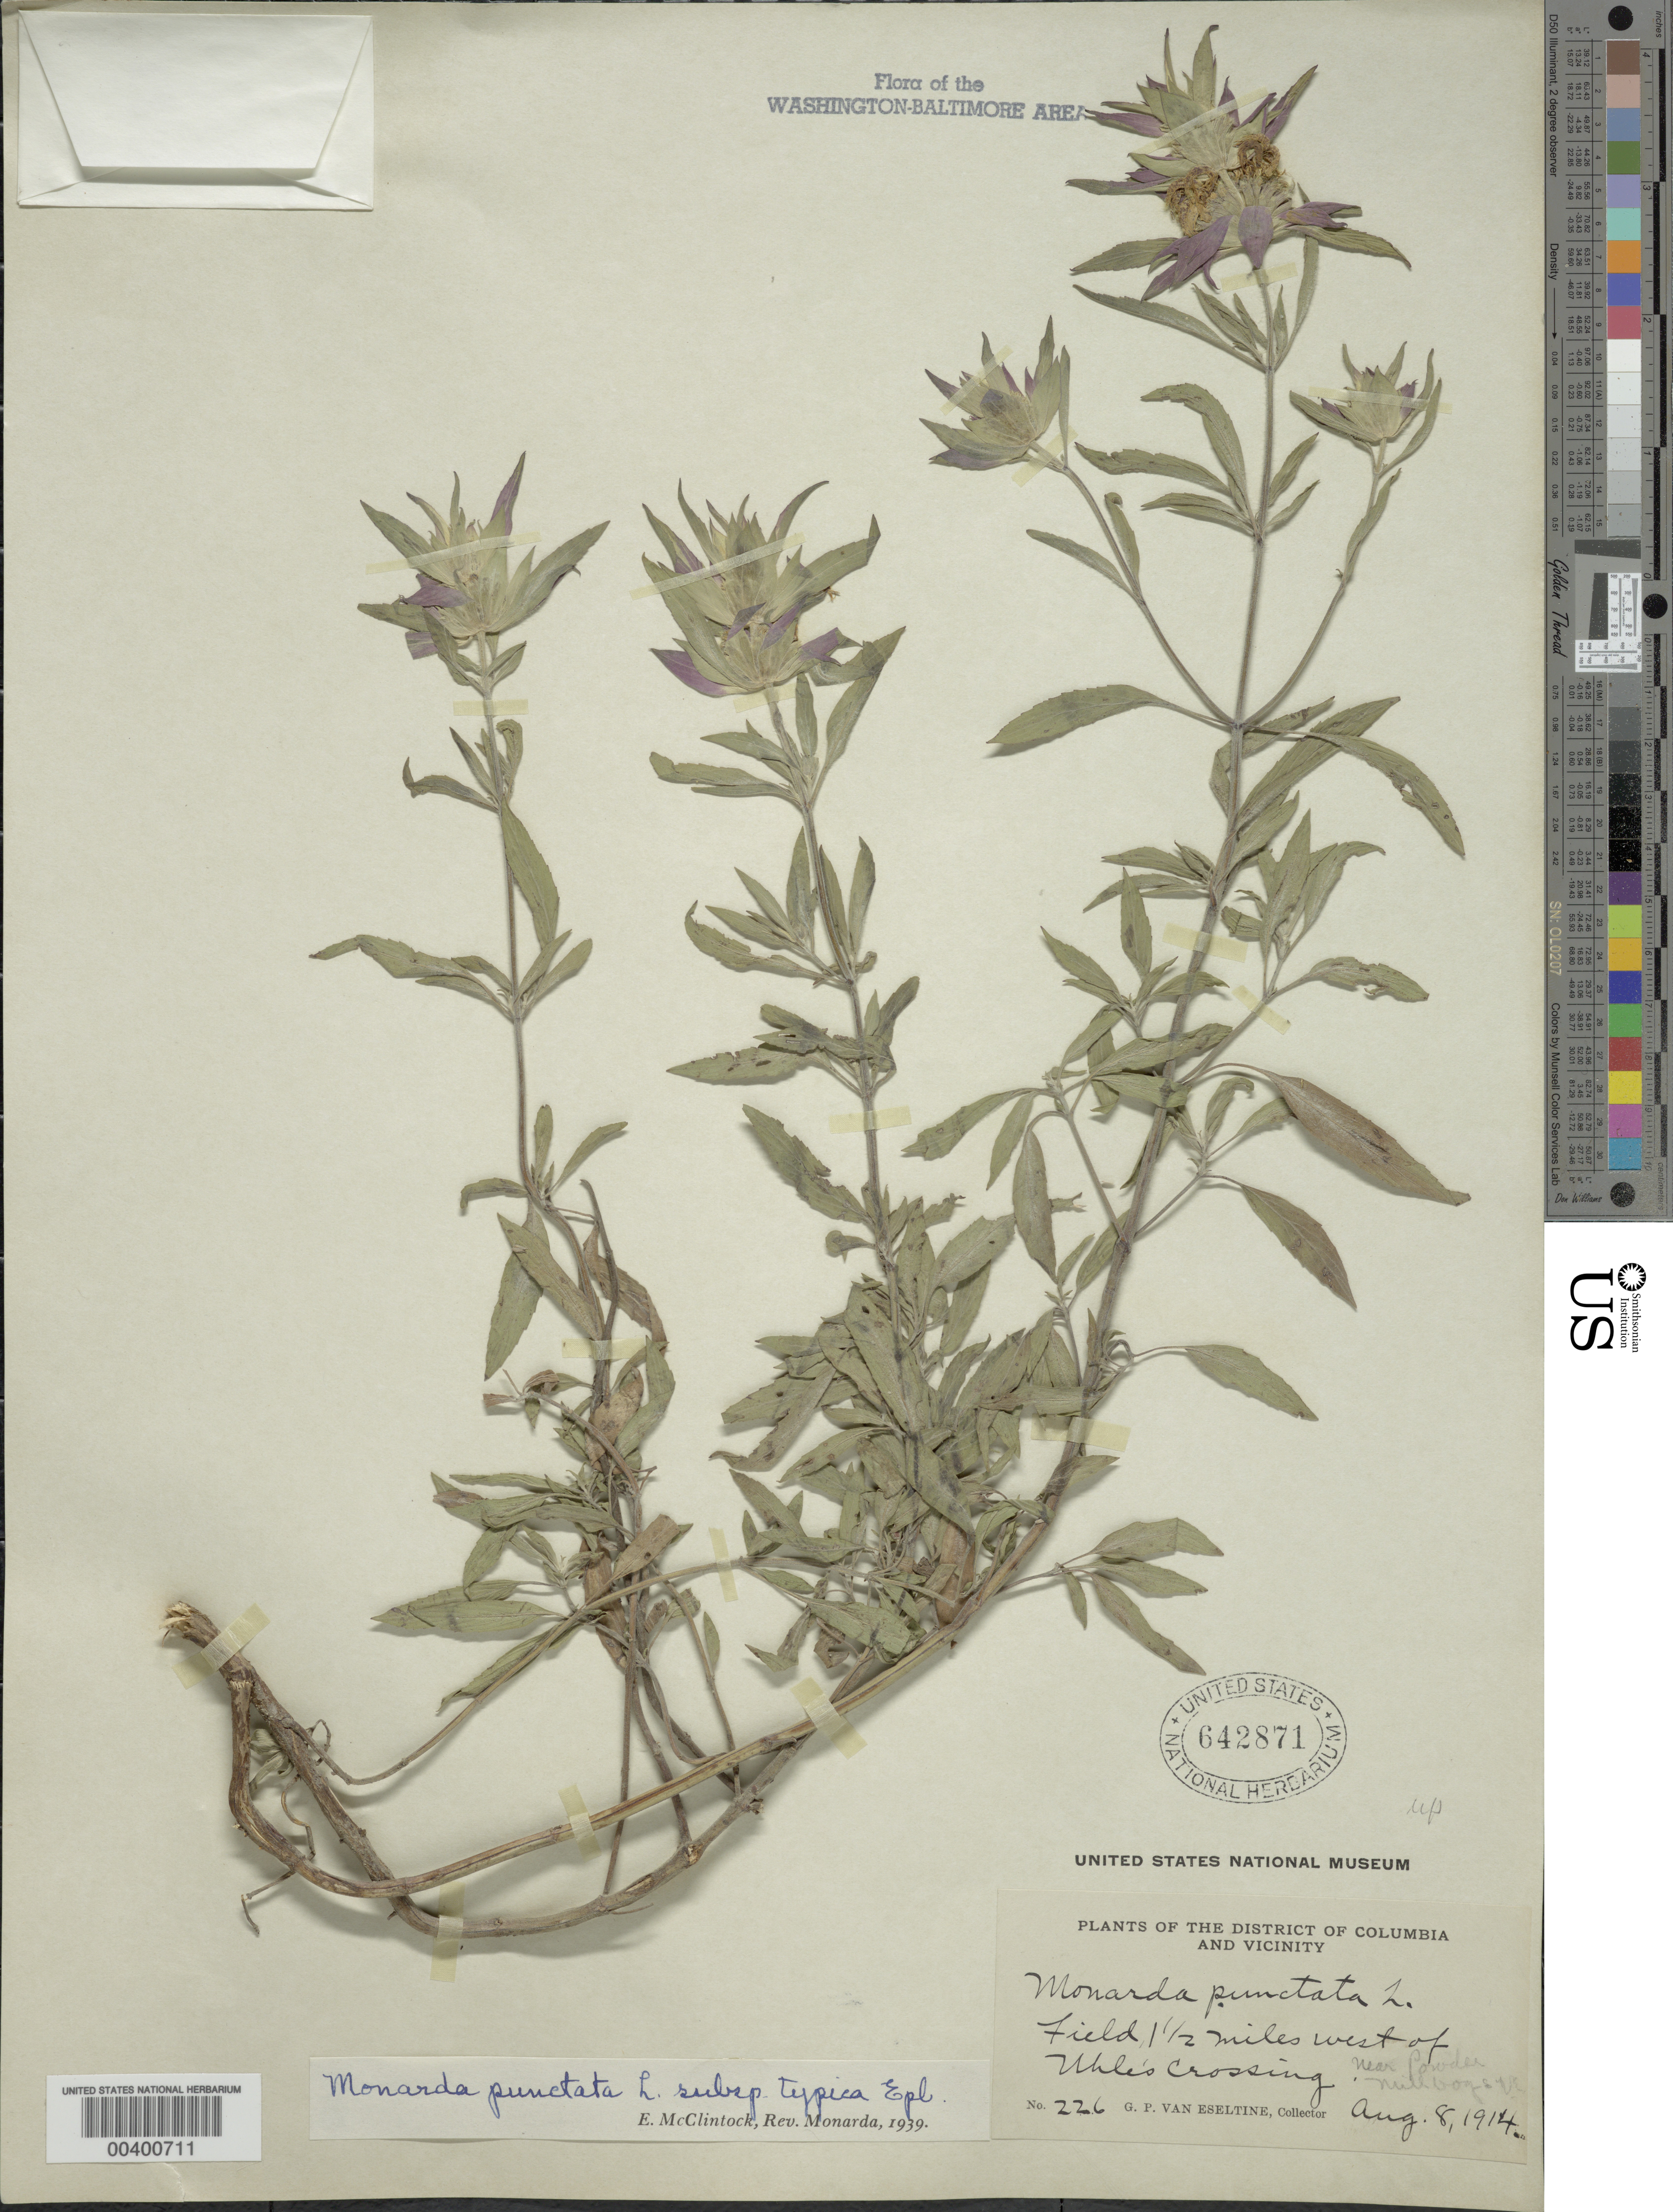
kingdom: Plantae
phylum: Tracheophyta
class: Magnoliopsida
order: Lamiales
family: Lamiaceae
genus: Monarda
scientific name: Monarda punctata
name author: L.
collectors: G. P. Van Eseltine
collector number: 226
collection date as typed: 08 Aug 1914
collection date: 1914-08-08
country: United States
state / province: Maryland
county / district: Prince George's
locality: West of Uhles Crossing, near Powder Mill Bogs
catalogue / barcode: US 642871